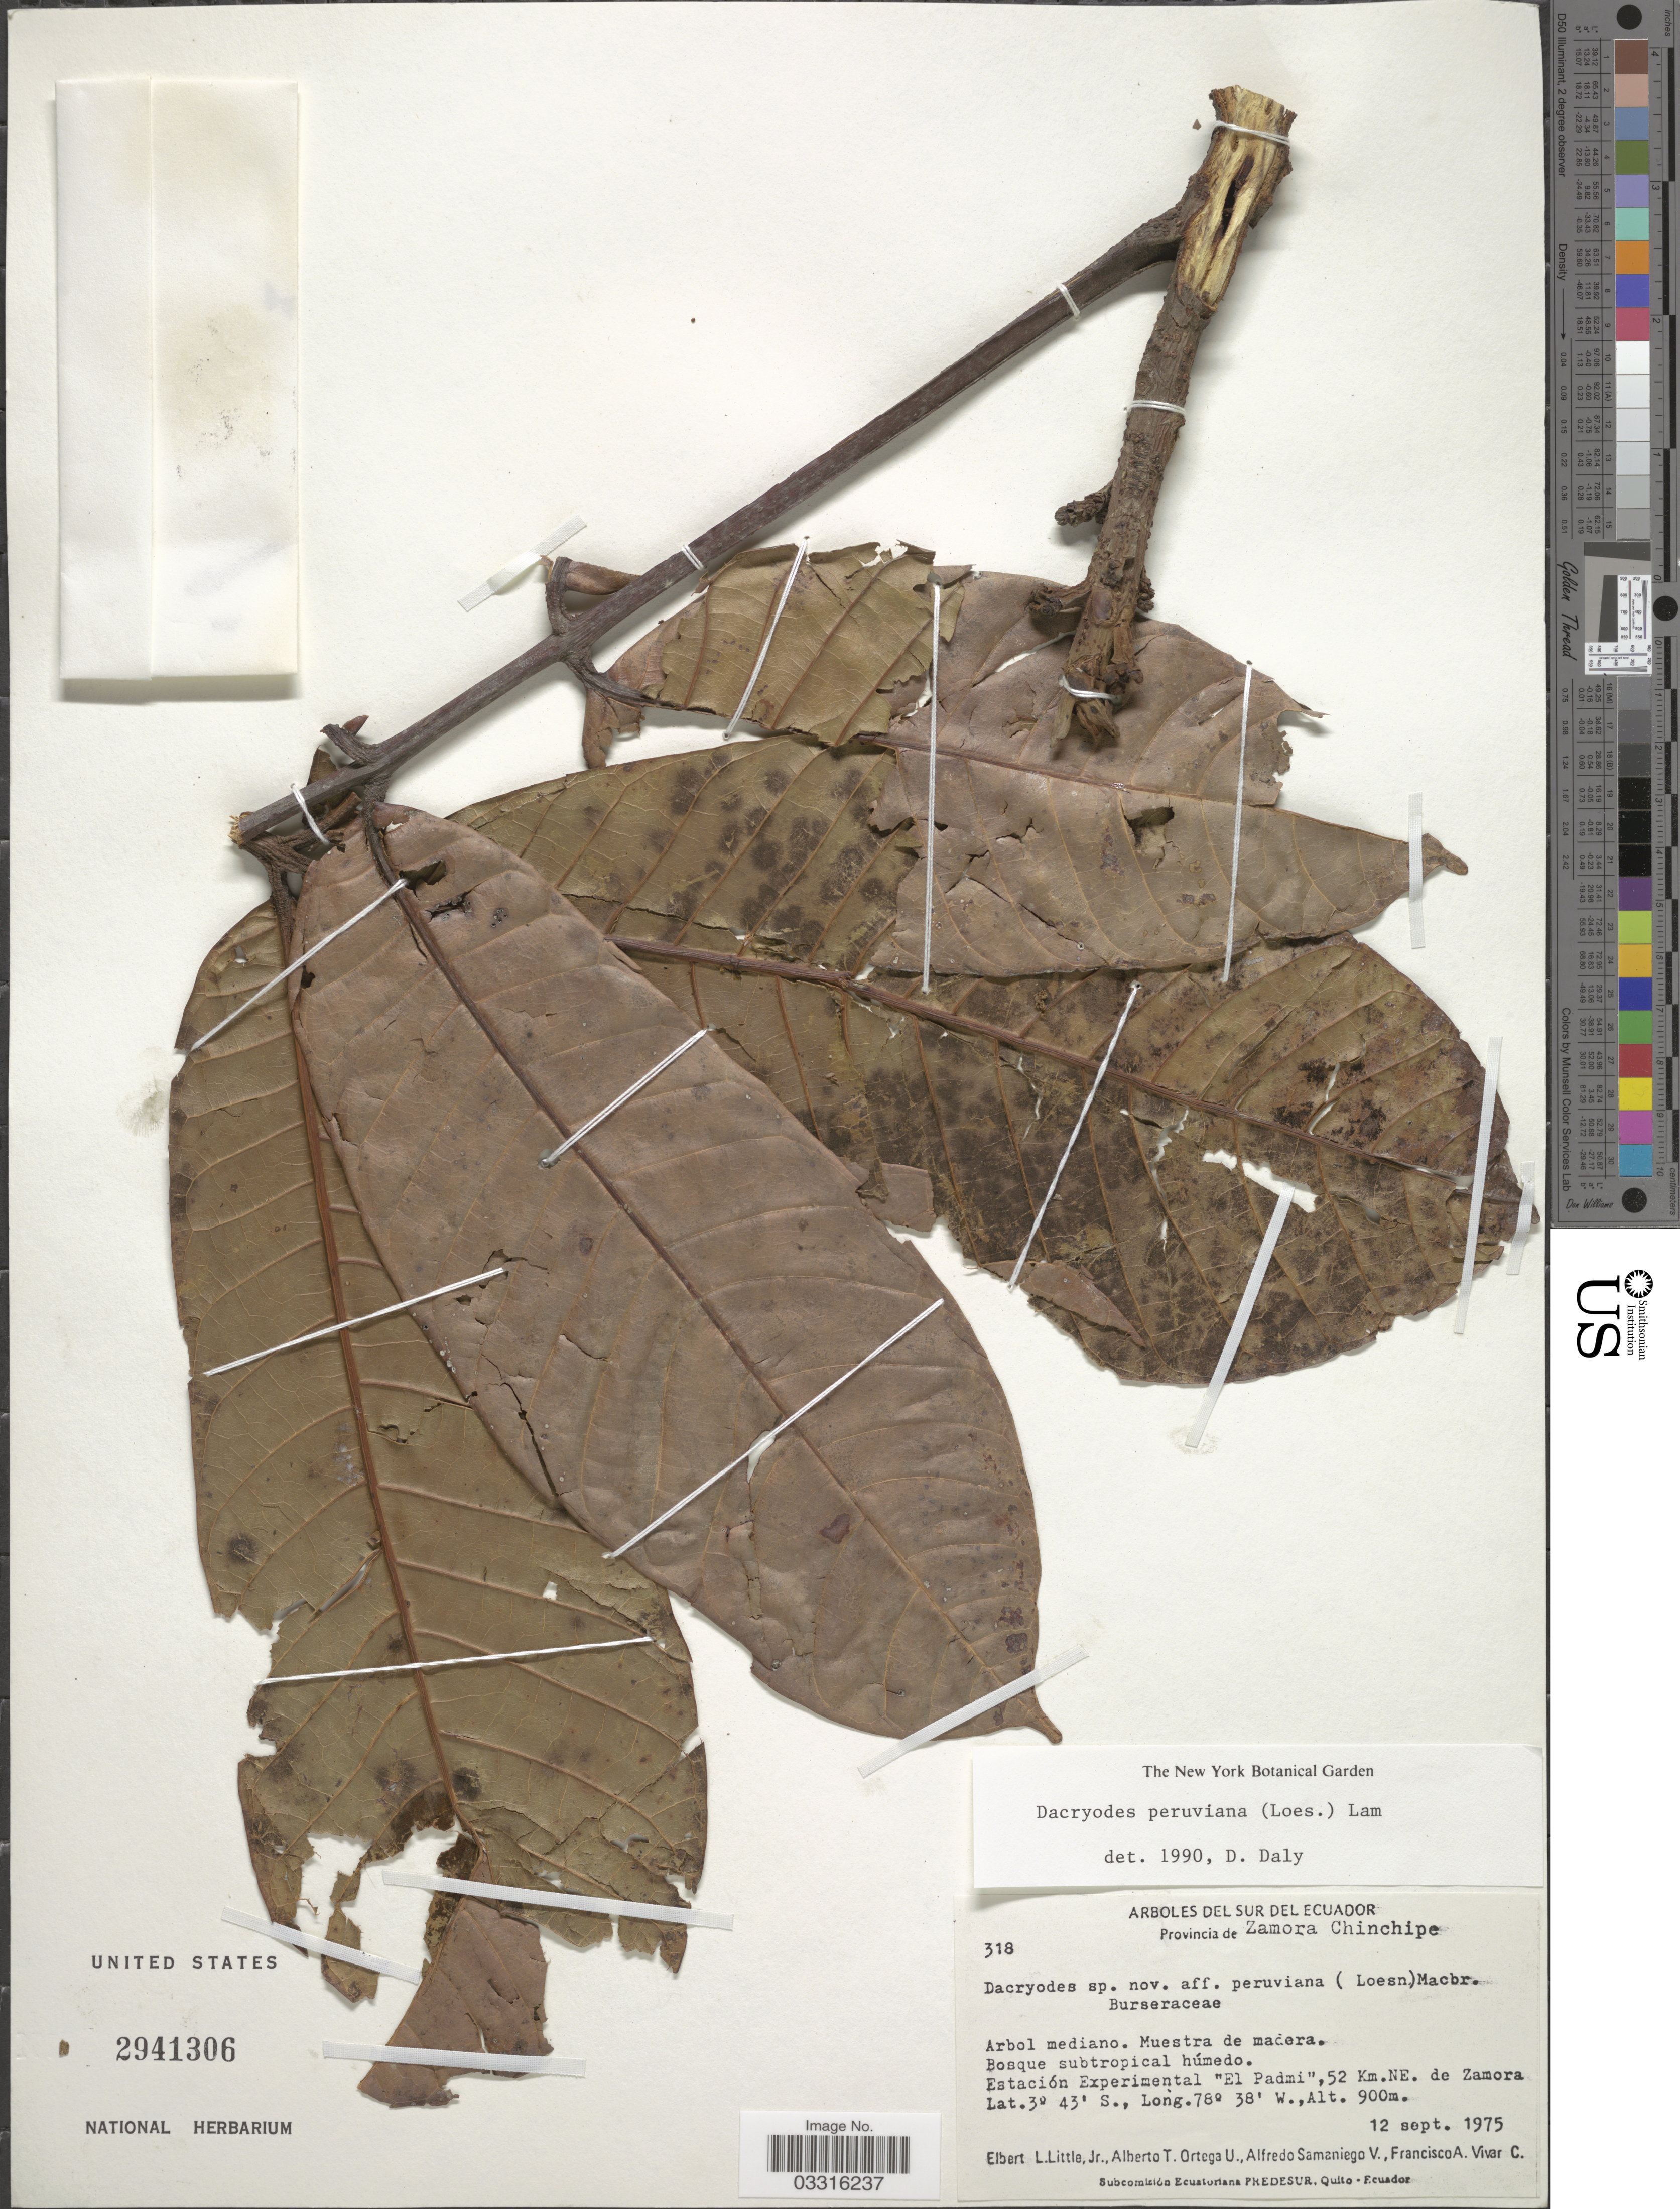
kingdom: Plantae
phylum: Tracheophyta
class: Magnoliopsida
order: Sapindales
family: Burseraceae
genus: Dacryodes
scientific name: Dacryodes peruviana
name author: (Loes.) H.J. Lam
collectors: E. L. Little, A. T. Ortega U., A. V. Samaniego & F. A. Vivar C.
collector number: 318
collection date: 1975-09-12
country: Ecuador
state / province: Zamora-Chinchipe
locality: Estación Experimental "El Padmi", 52 Km. NE. de Zamora.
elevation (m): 900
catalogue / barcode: US 2941306